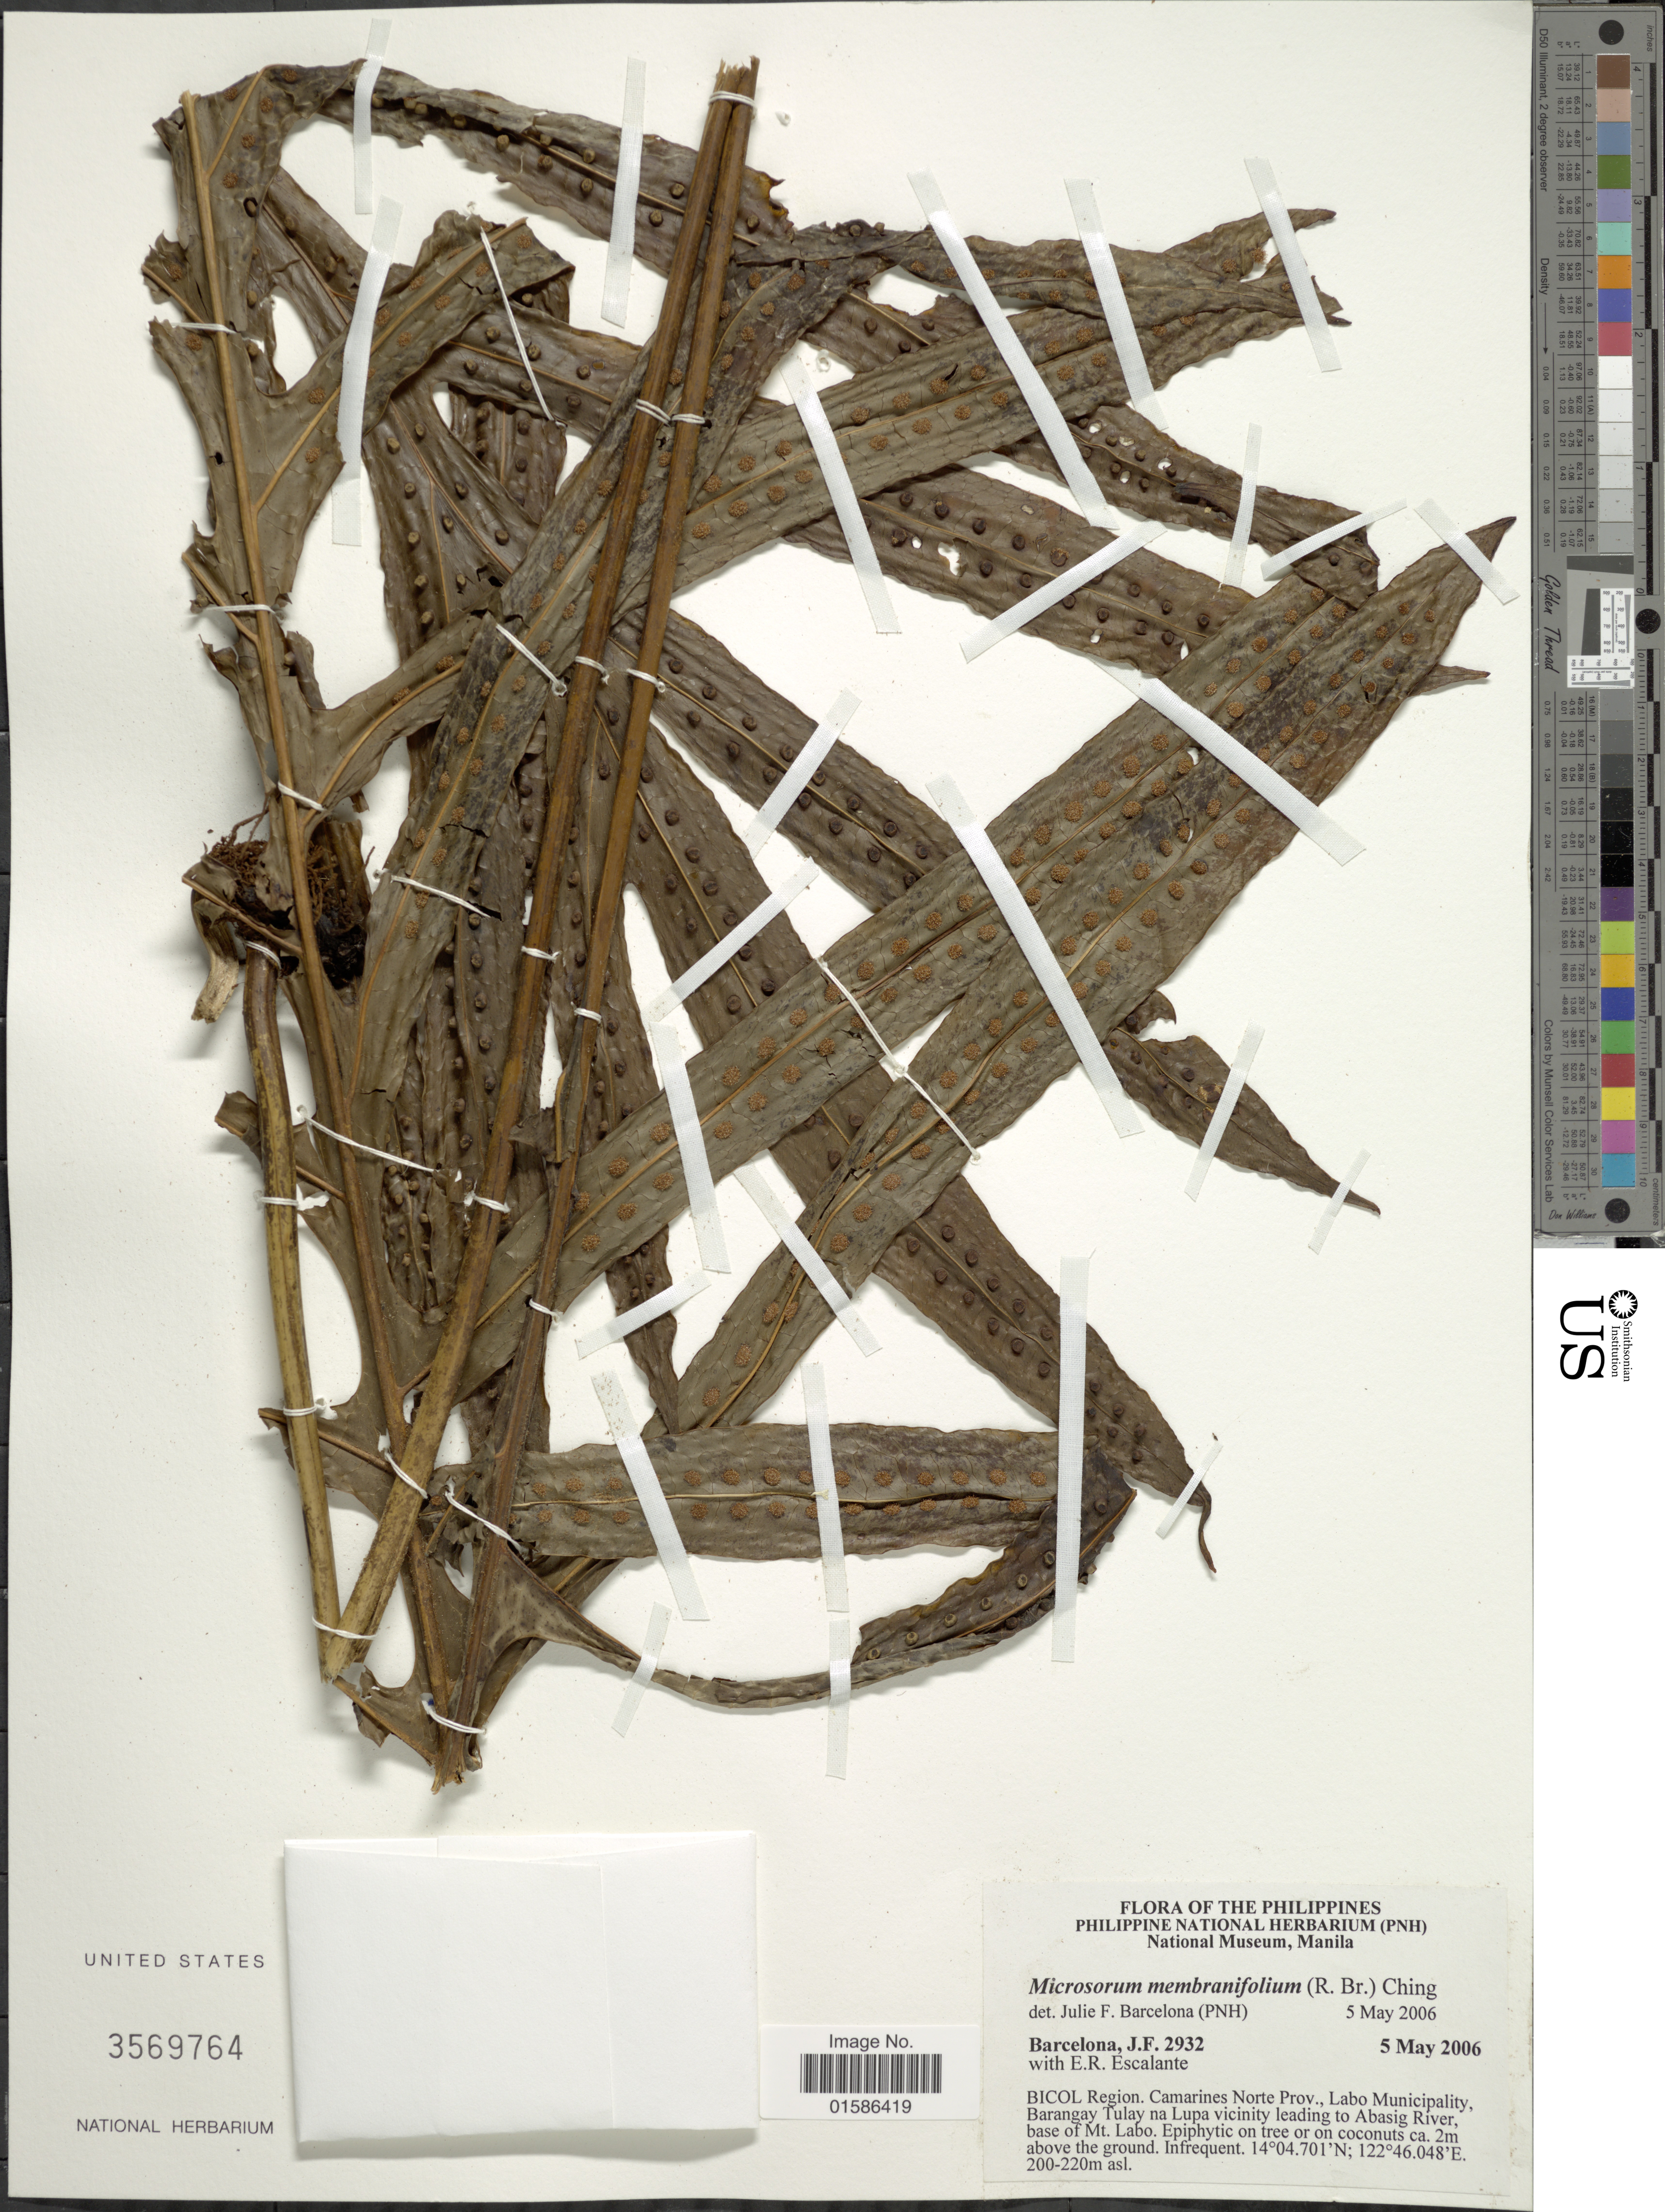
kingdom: Plantae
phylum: Tracheophyta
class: Polypodiopsida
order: Polypodiales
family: Polypodiaceae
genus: Microsorum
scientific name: Microsorum membranifolium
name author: (R. Br.) Ching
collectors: J. F. Barcelona & E. Escalante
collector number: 2932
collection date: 2006-05-05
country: Philippines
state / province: Bicol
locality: Bicol Region. Camarines Norte Prov., Labo Municipality, barrangay Tulay na Lupa vicinity leading to Abasig River, base of Mt Labo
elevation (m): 200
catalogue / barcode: US 3569764